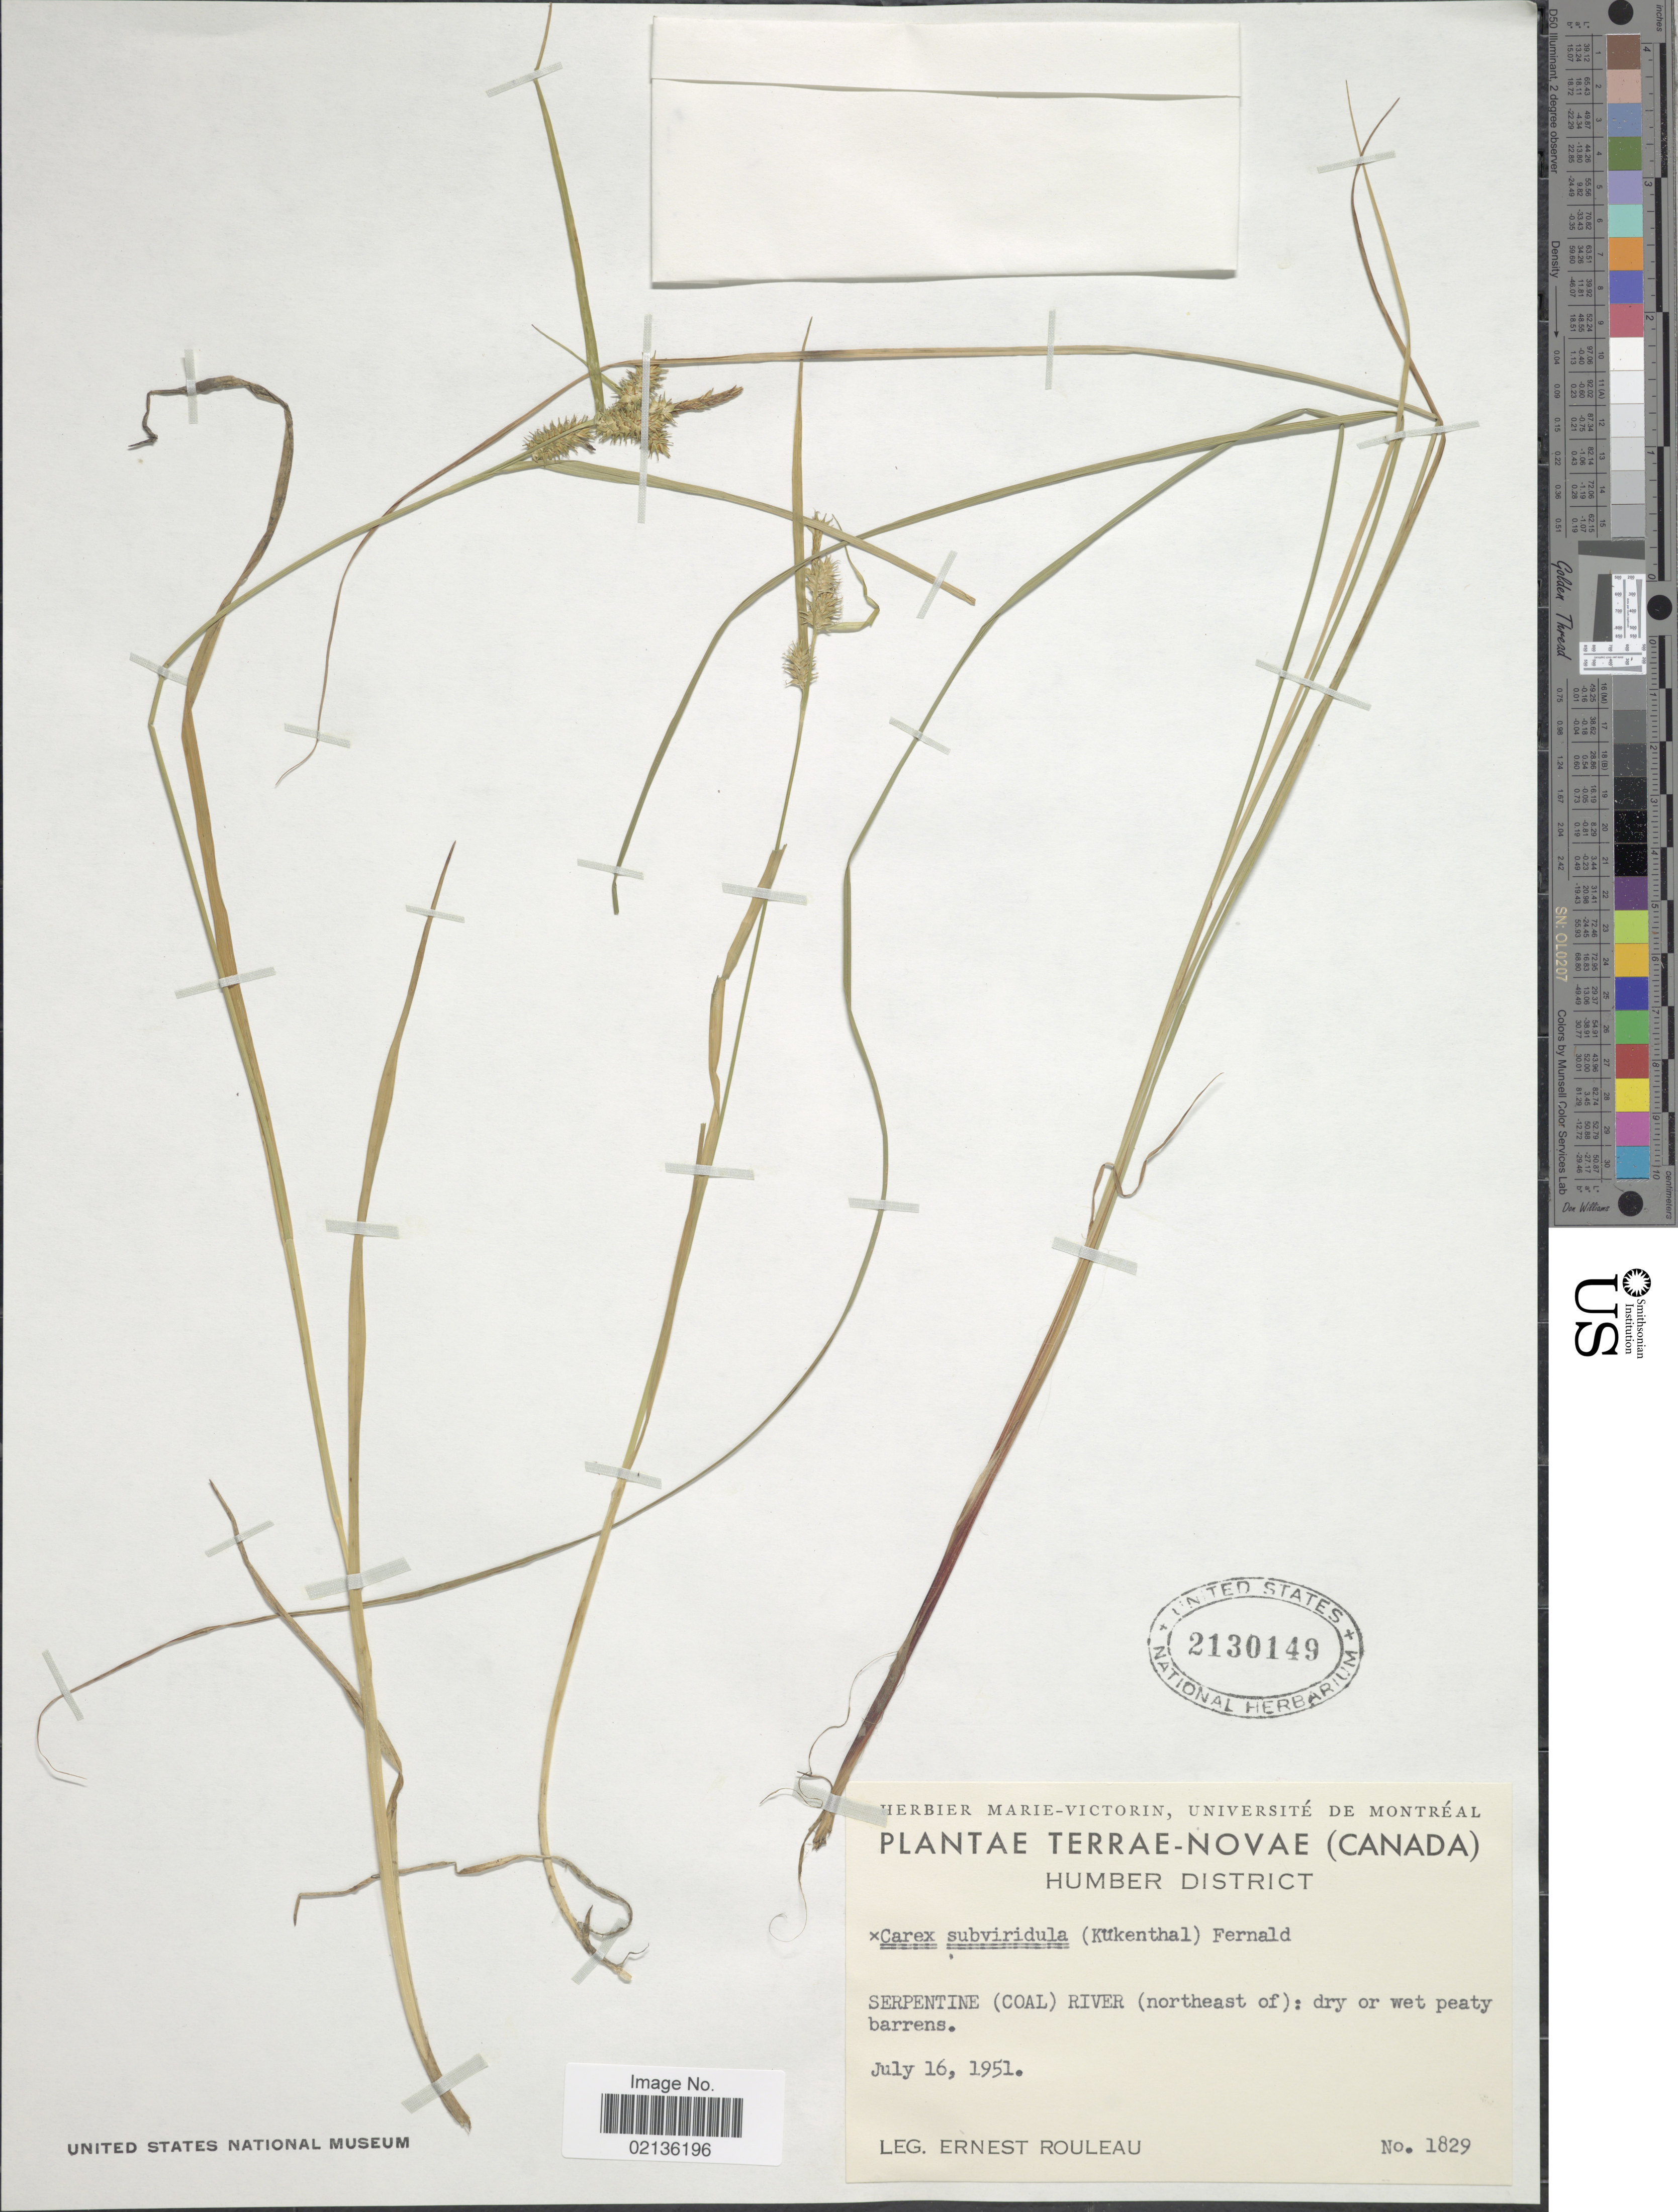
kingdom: Plantae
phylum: Tracheophyta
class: Liliopsida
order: Poales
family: Cyperaceae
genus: Carex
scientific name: Carex x subviridula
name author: Fernald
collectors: J. Rouleau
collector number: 1829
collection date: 1951-07-16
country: Canada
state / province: Newfoundland and Labrador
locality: Terrae-Novae, Humber District, Serpentine (Coal) River (northeast of): dry or wet peaty barrens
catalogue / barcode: US 2130149